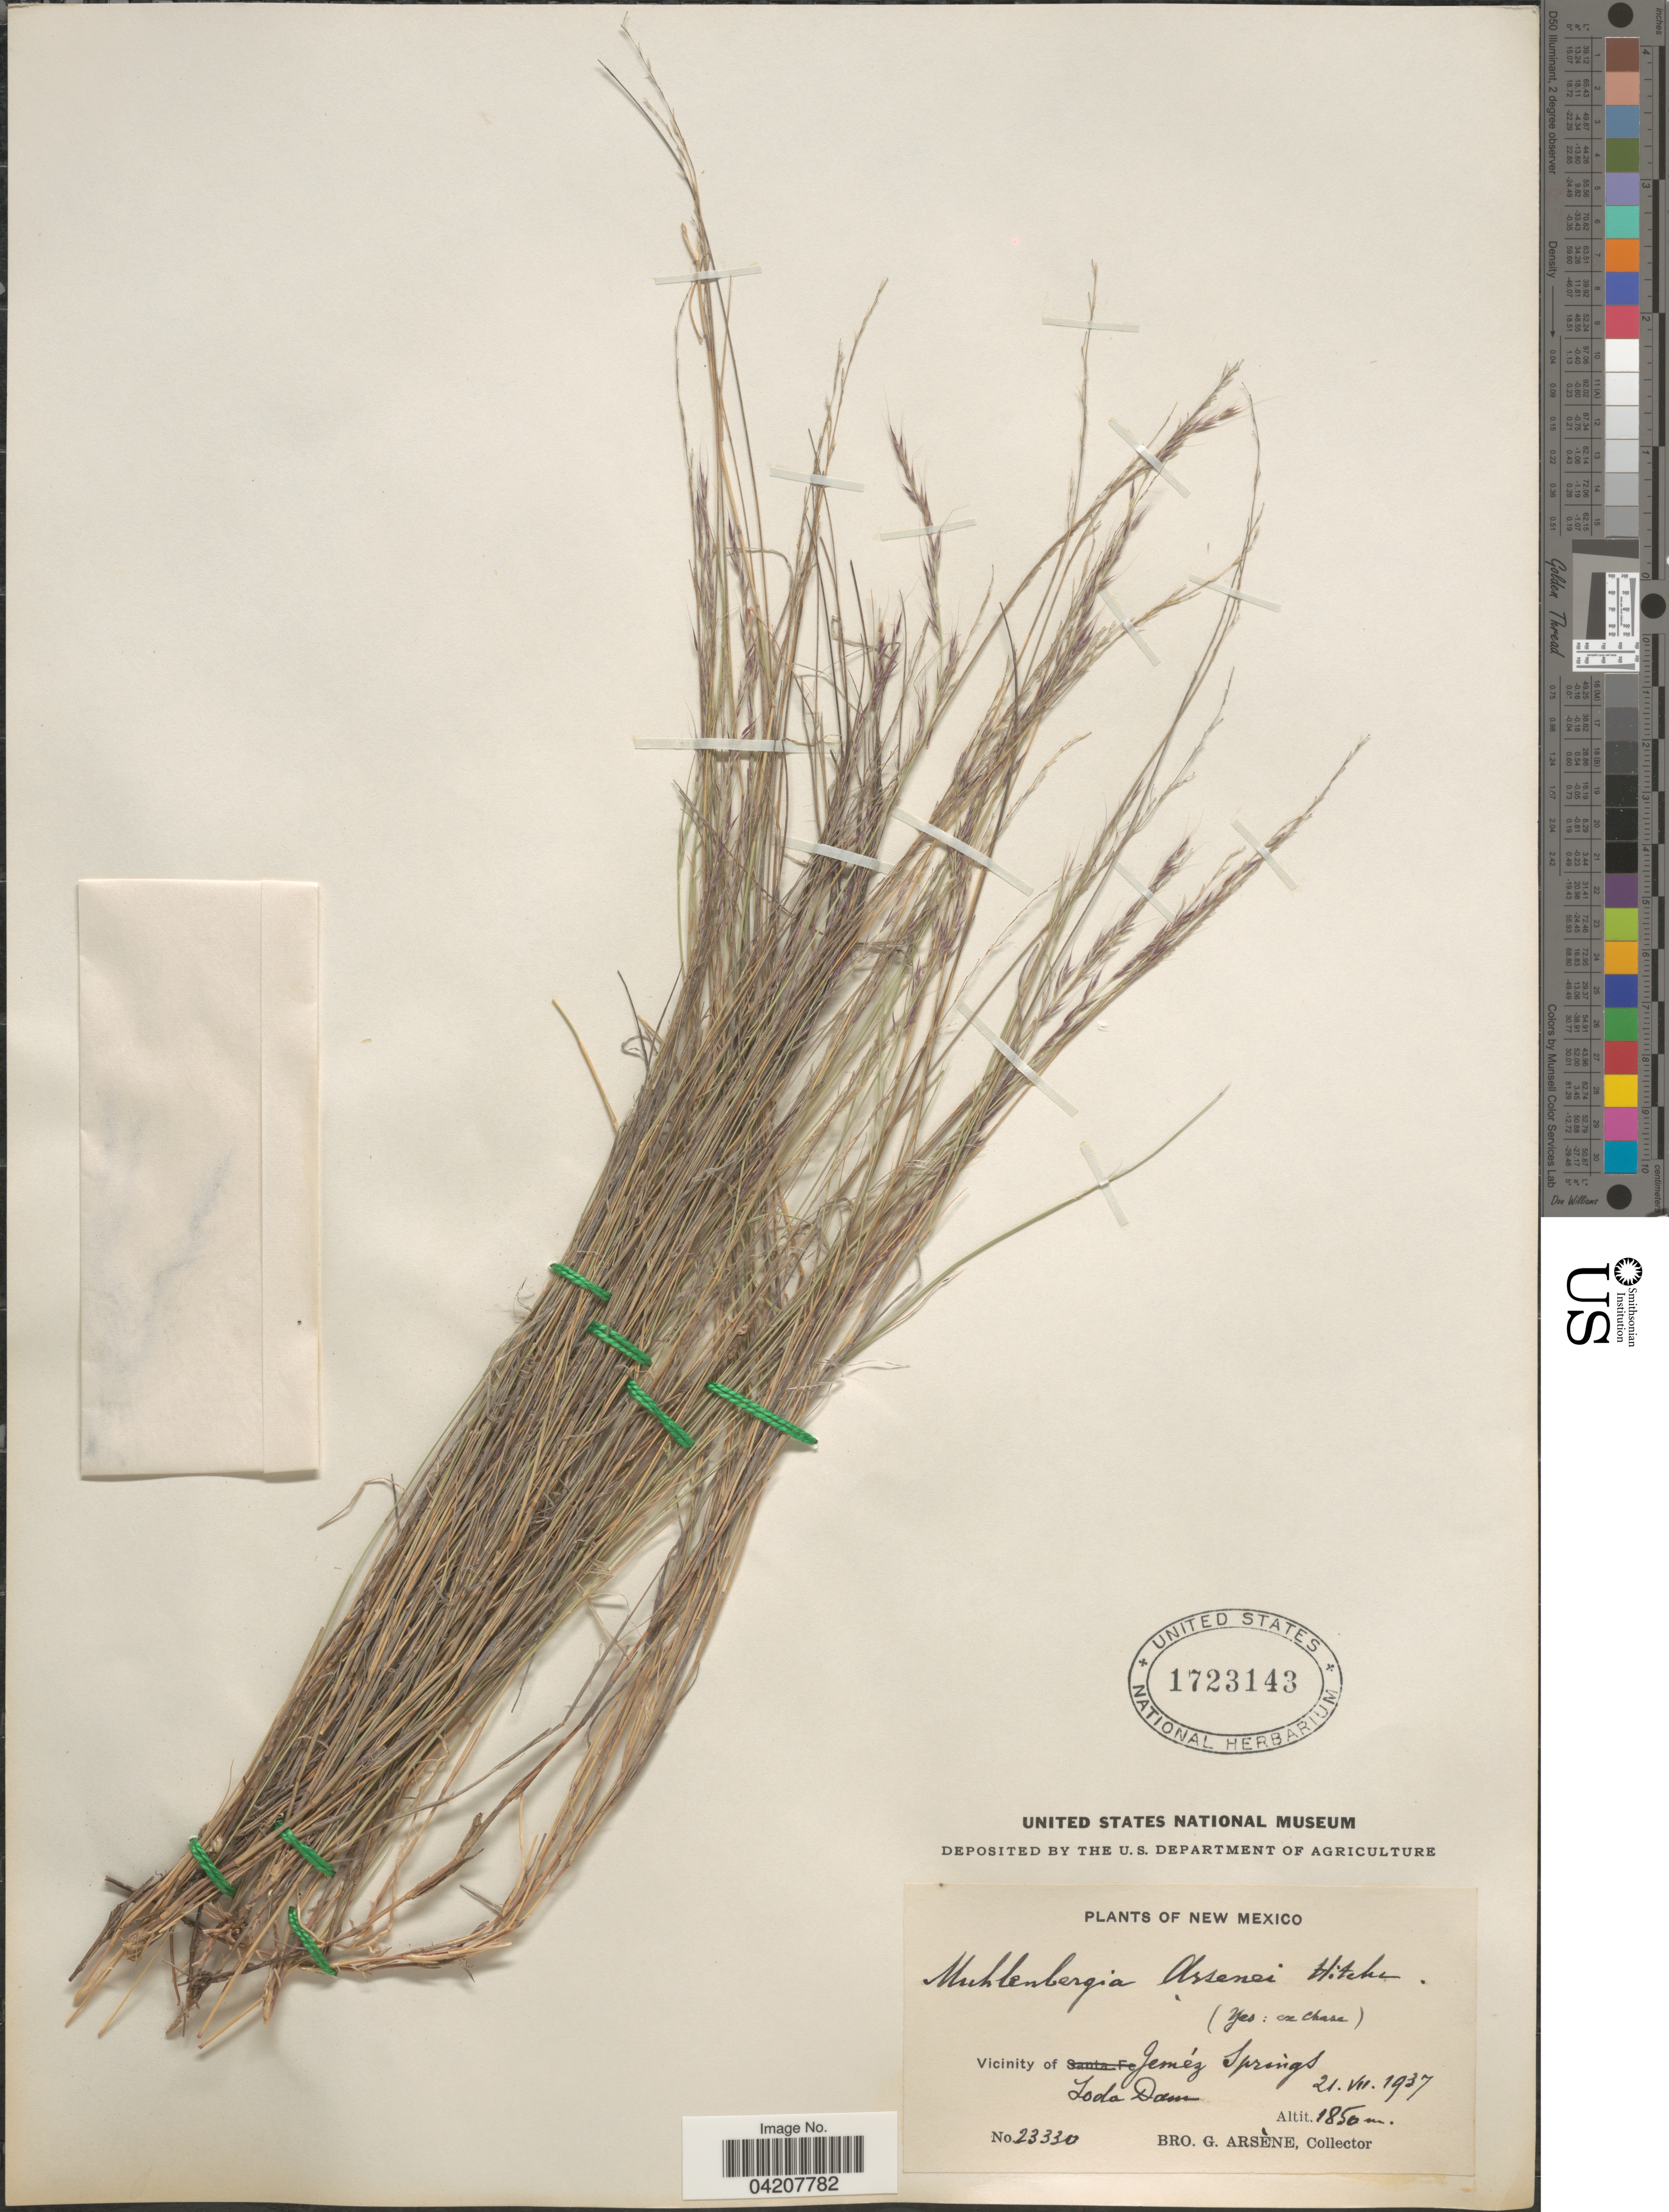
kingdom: Plantae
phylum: Tracheophyta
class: Liliopsida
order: Poales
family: Poaceae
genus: Muhlenbergia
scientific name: Muhlenbergia arsenei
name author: Hitchc.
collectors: Bro. G. Arsène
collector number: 23330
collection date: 1937-07-21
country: United States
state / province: New Mexico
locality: Vicinity of Jeméz Springs. Soda Dam.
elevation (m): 1850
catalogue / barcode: US 1723143